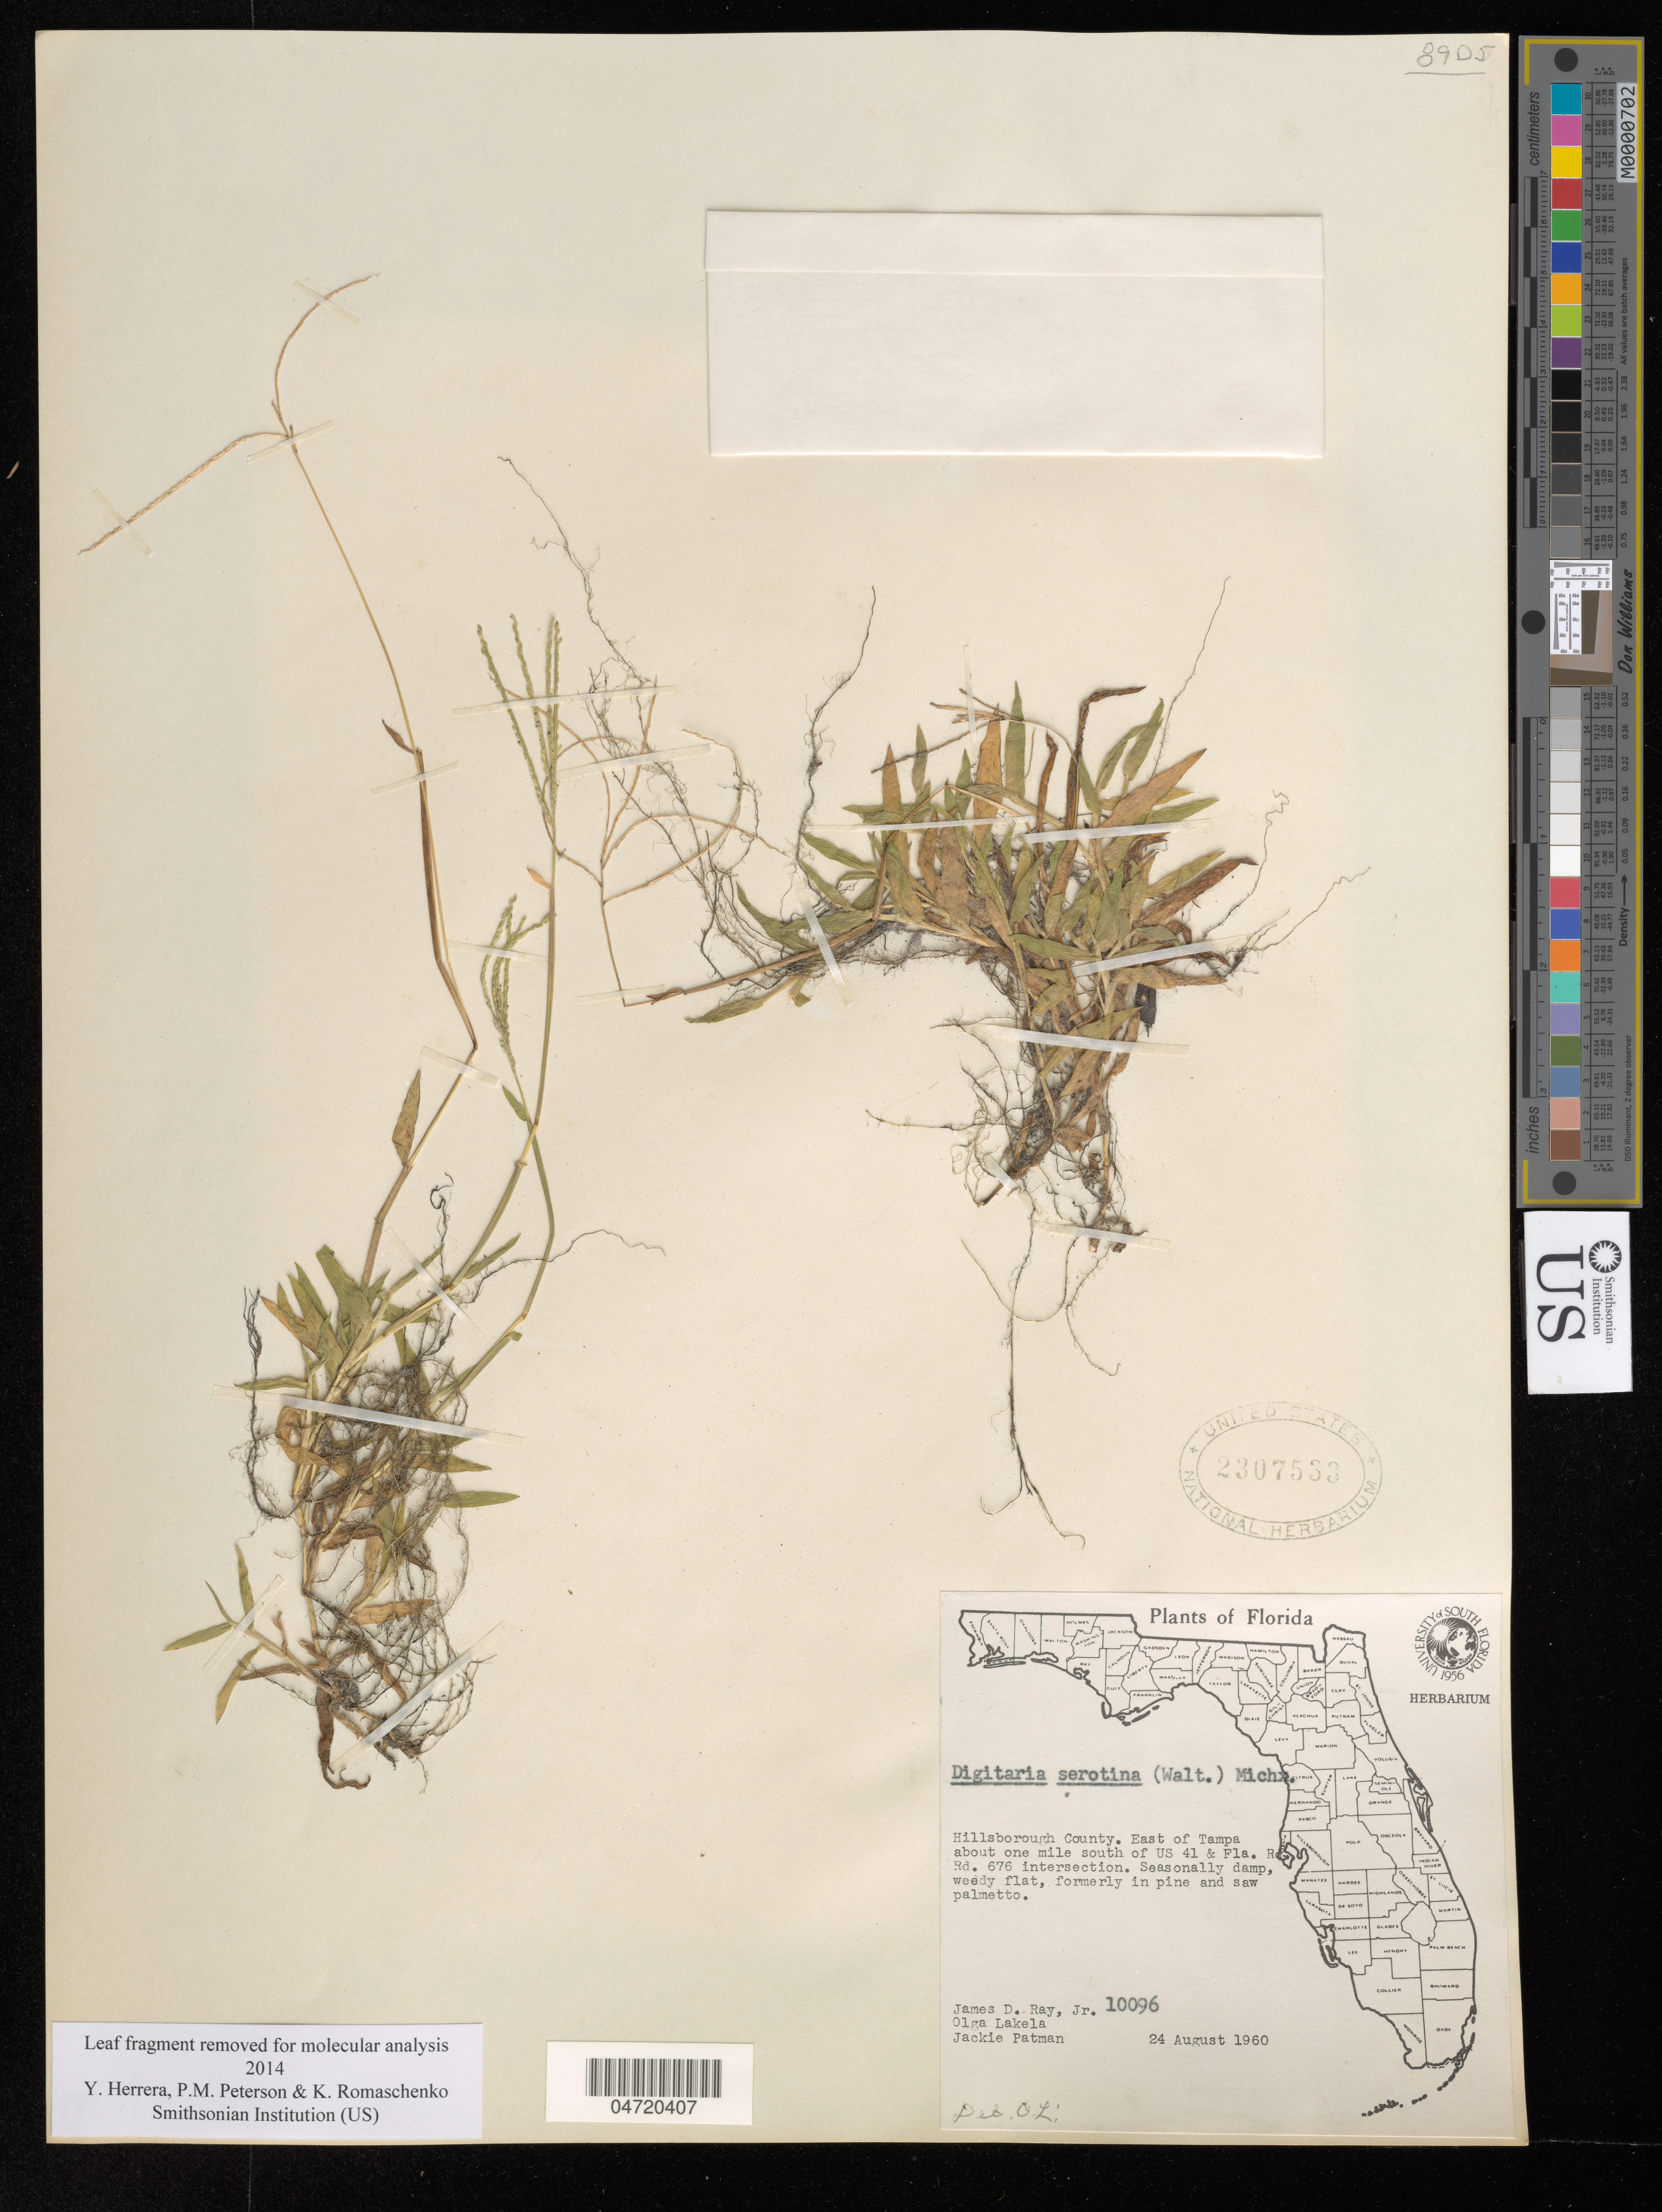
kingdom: Plantae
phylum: Tracheophyta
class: Liliopsida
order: Poales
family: Poaceae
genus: Digitaria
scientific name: Digitaria serotina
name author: (Walter) Michx.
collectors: J. D. Ray Jr., O. K. Lakela & J. Patman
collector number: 10096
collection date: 1960-08-24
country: United States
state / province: Florida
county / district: Hillsborough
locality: Hillsborough County. East of Tampa about one mile south of US 41 & Fla. Rd. Rd. 676 intersection.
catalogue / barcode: US 2307533